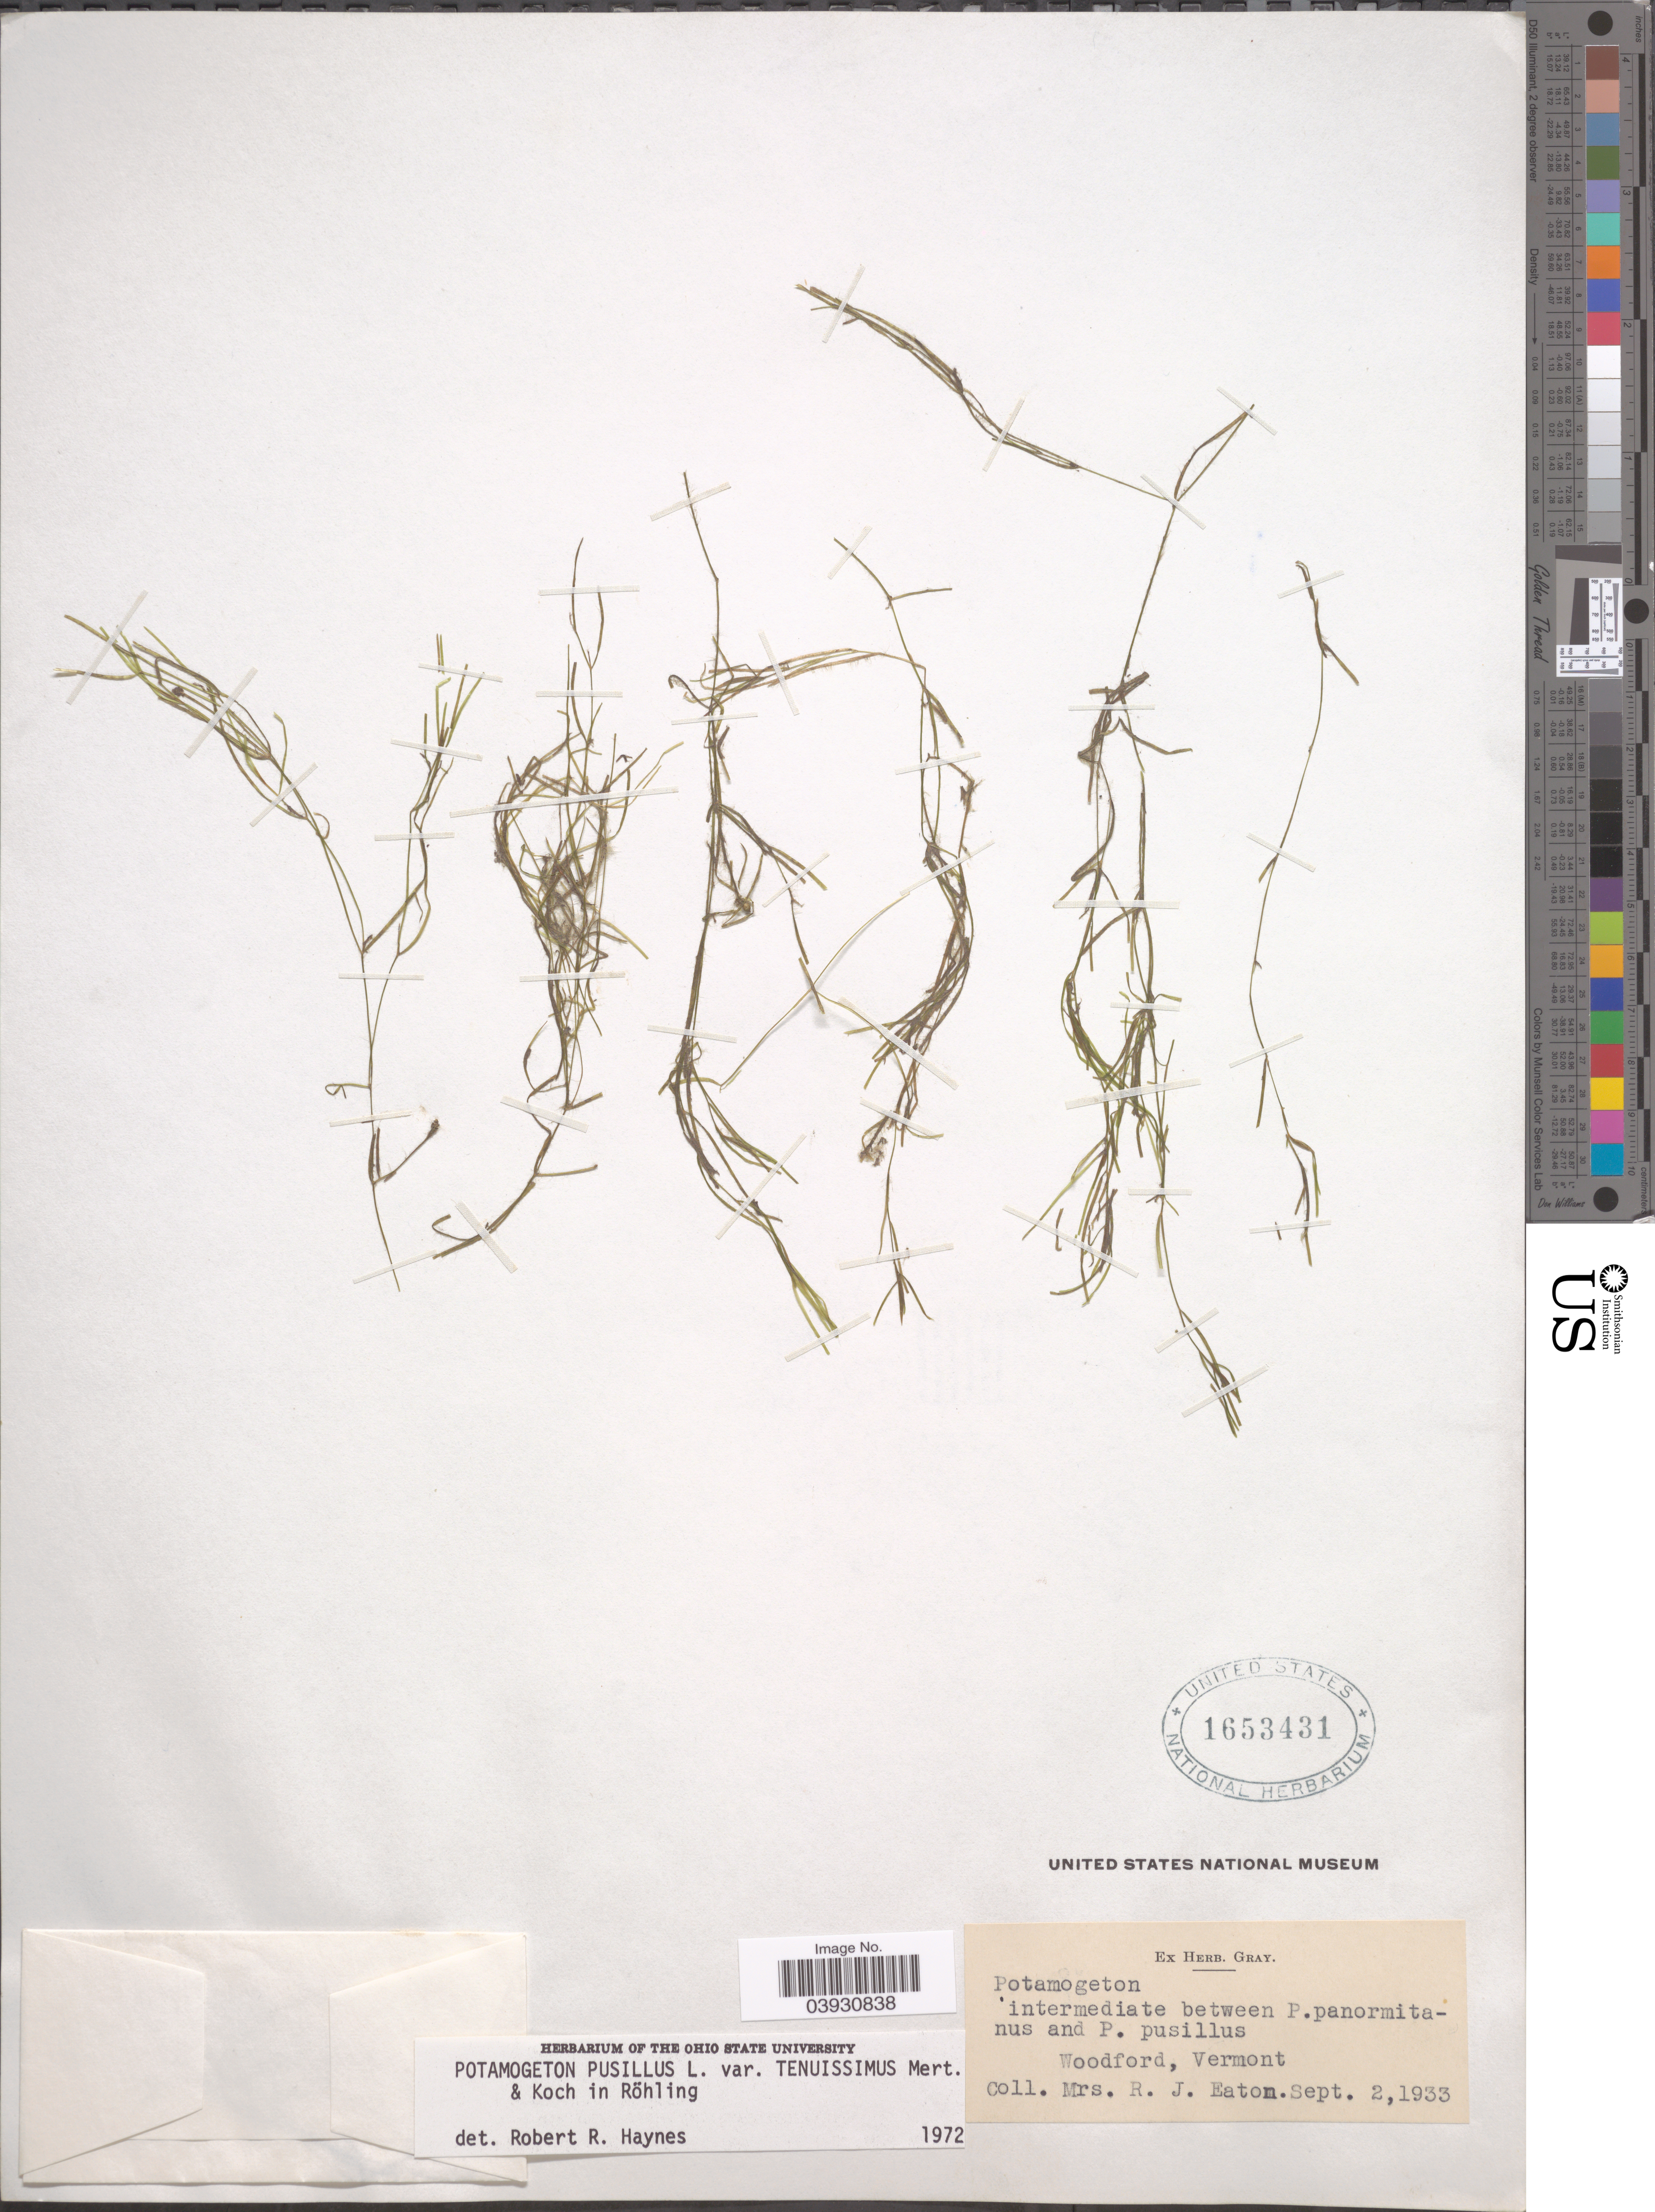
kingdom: Plantae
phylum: Tracheophyta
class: Liliopsida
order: Alismatales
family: Potamogetonaceae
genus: Potamogeton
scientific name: Potamogeton pusillus subsp. tenuissimus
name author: Mert. & W.D.J. Koch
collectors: R. Eaton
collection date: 1933-09-02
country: United States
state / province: Vermont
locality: Woodford.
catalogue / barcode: US 1653431